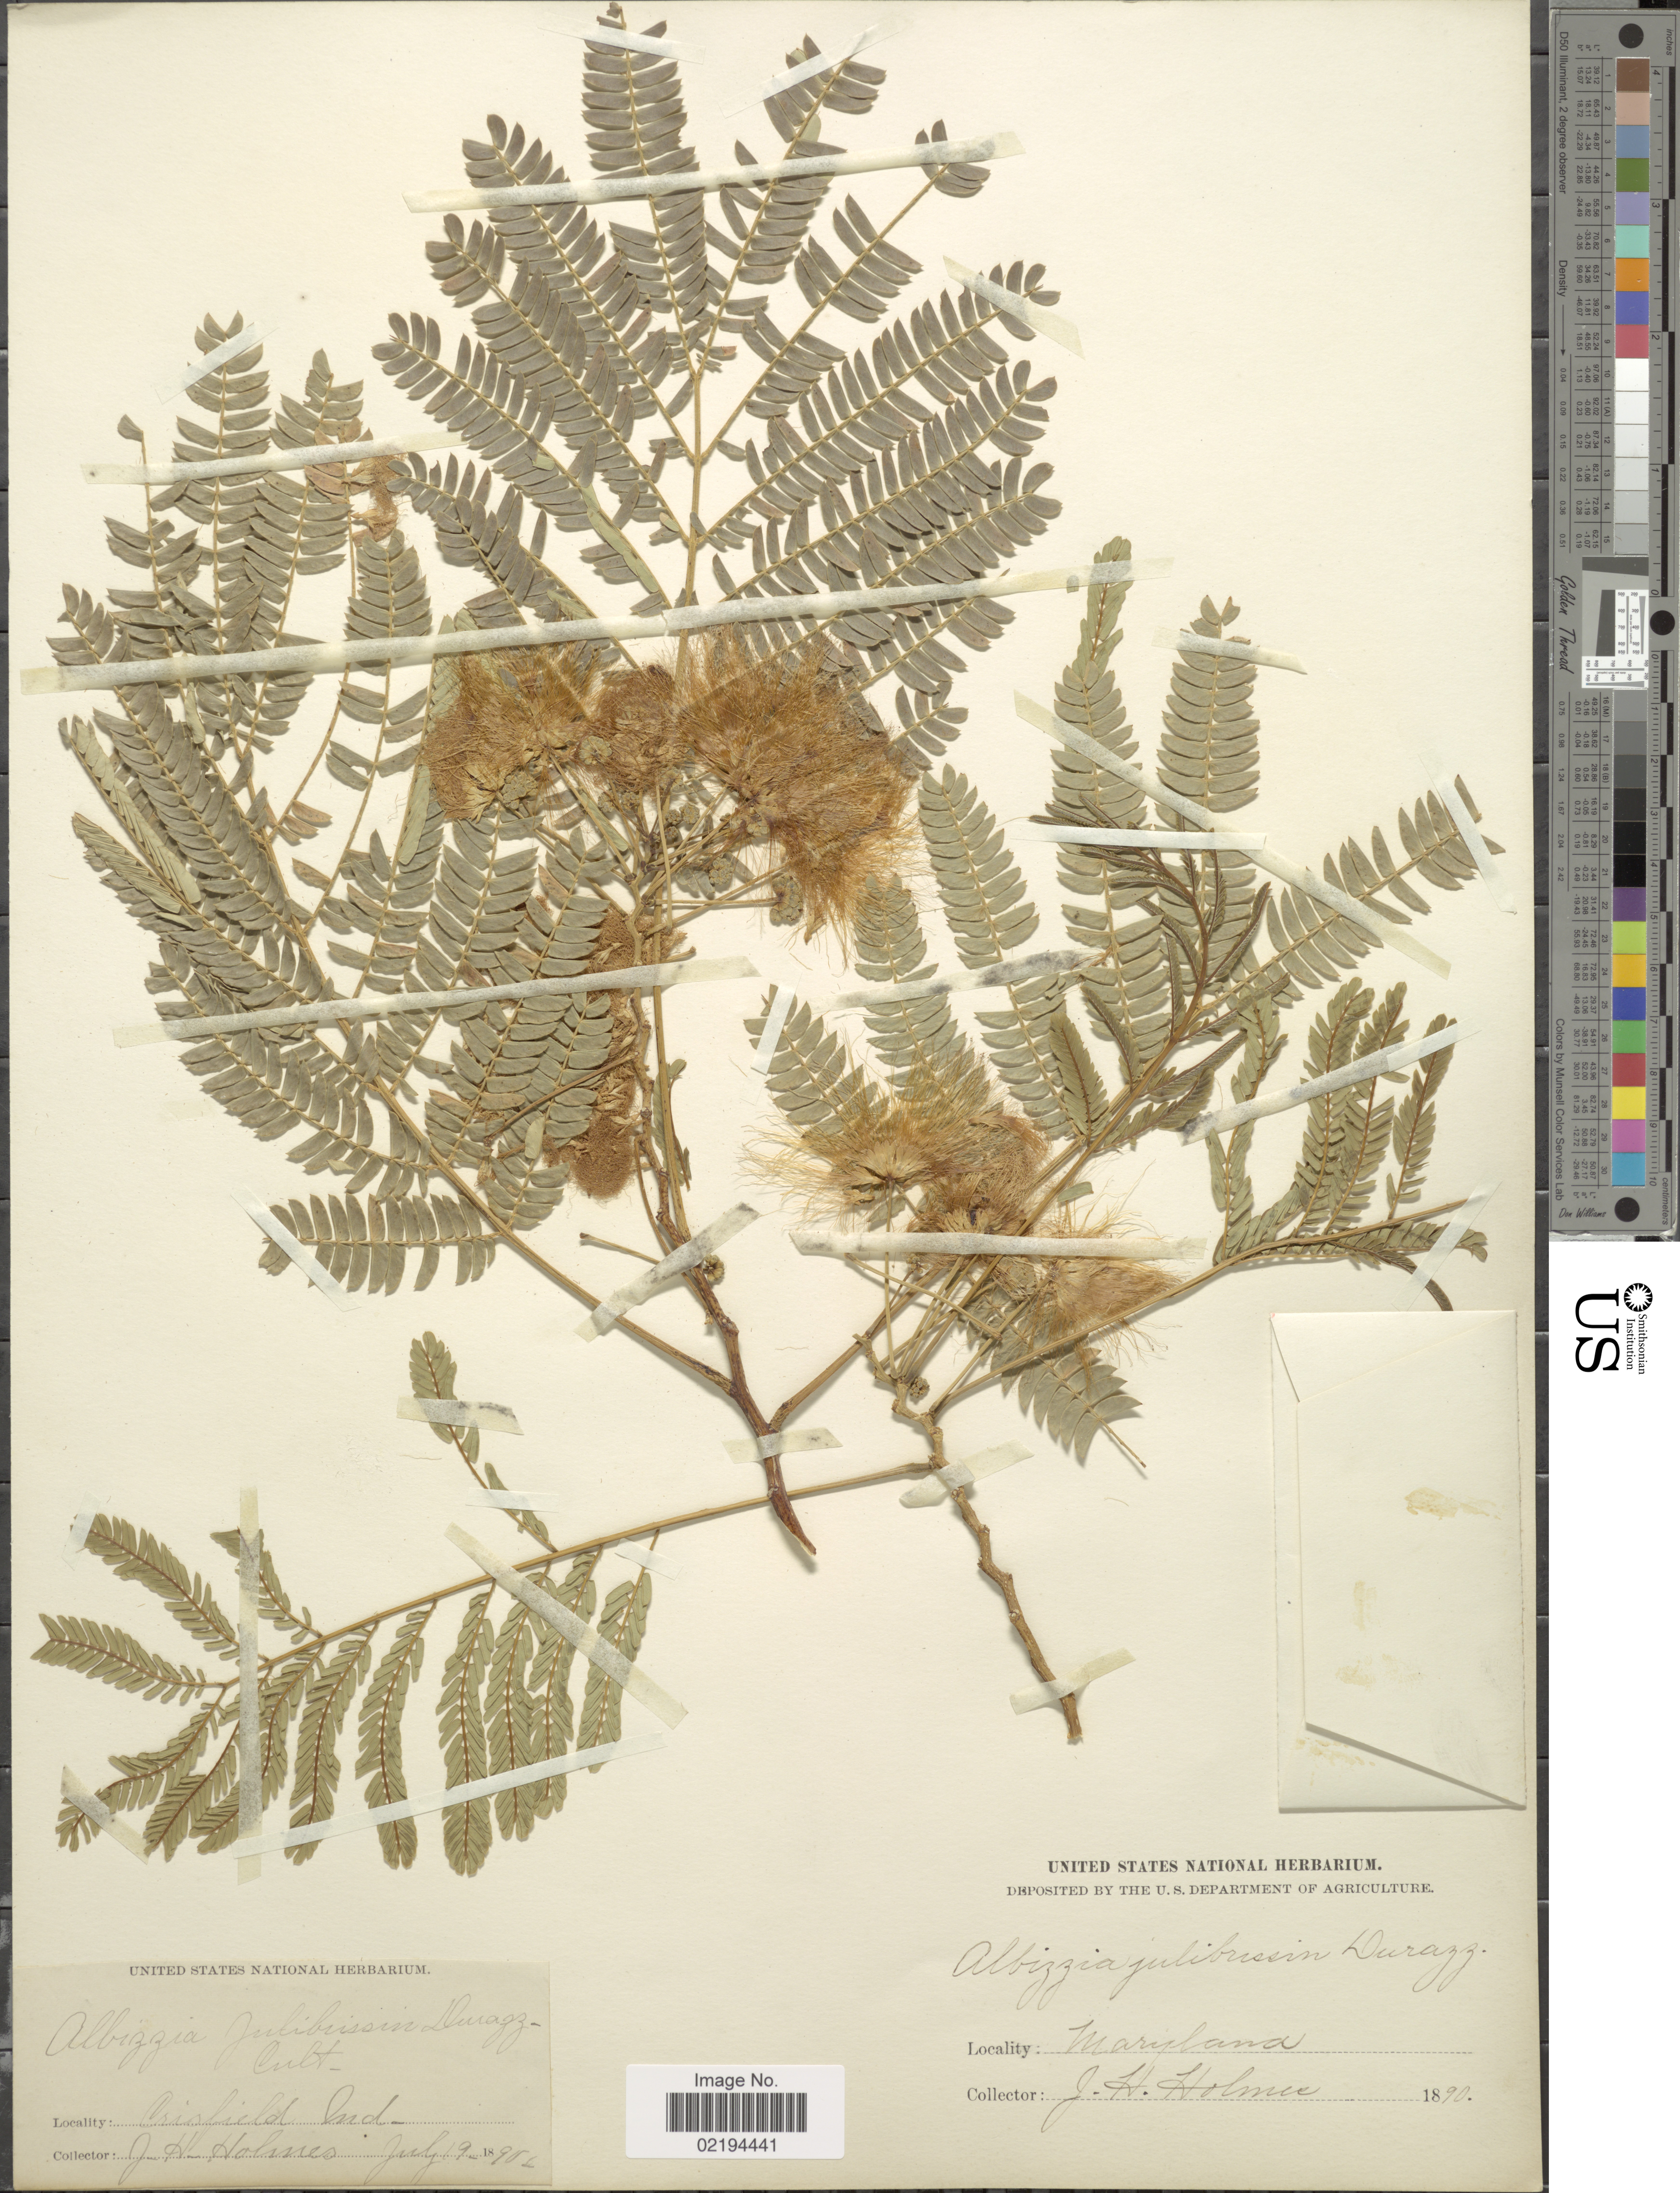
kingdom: Plantae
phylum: Tracheophyta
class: Magnoliopsida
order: Fabales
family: Fabaceae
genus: Albizia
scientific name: Albizia julibrissin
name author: Durazz.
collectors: J. Holmes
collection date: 1890-07-19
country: United States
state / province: Maryland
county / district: Somerset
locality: Crisfield Ind., cult.